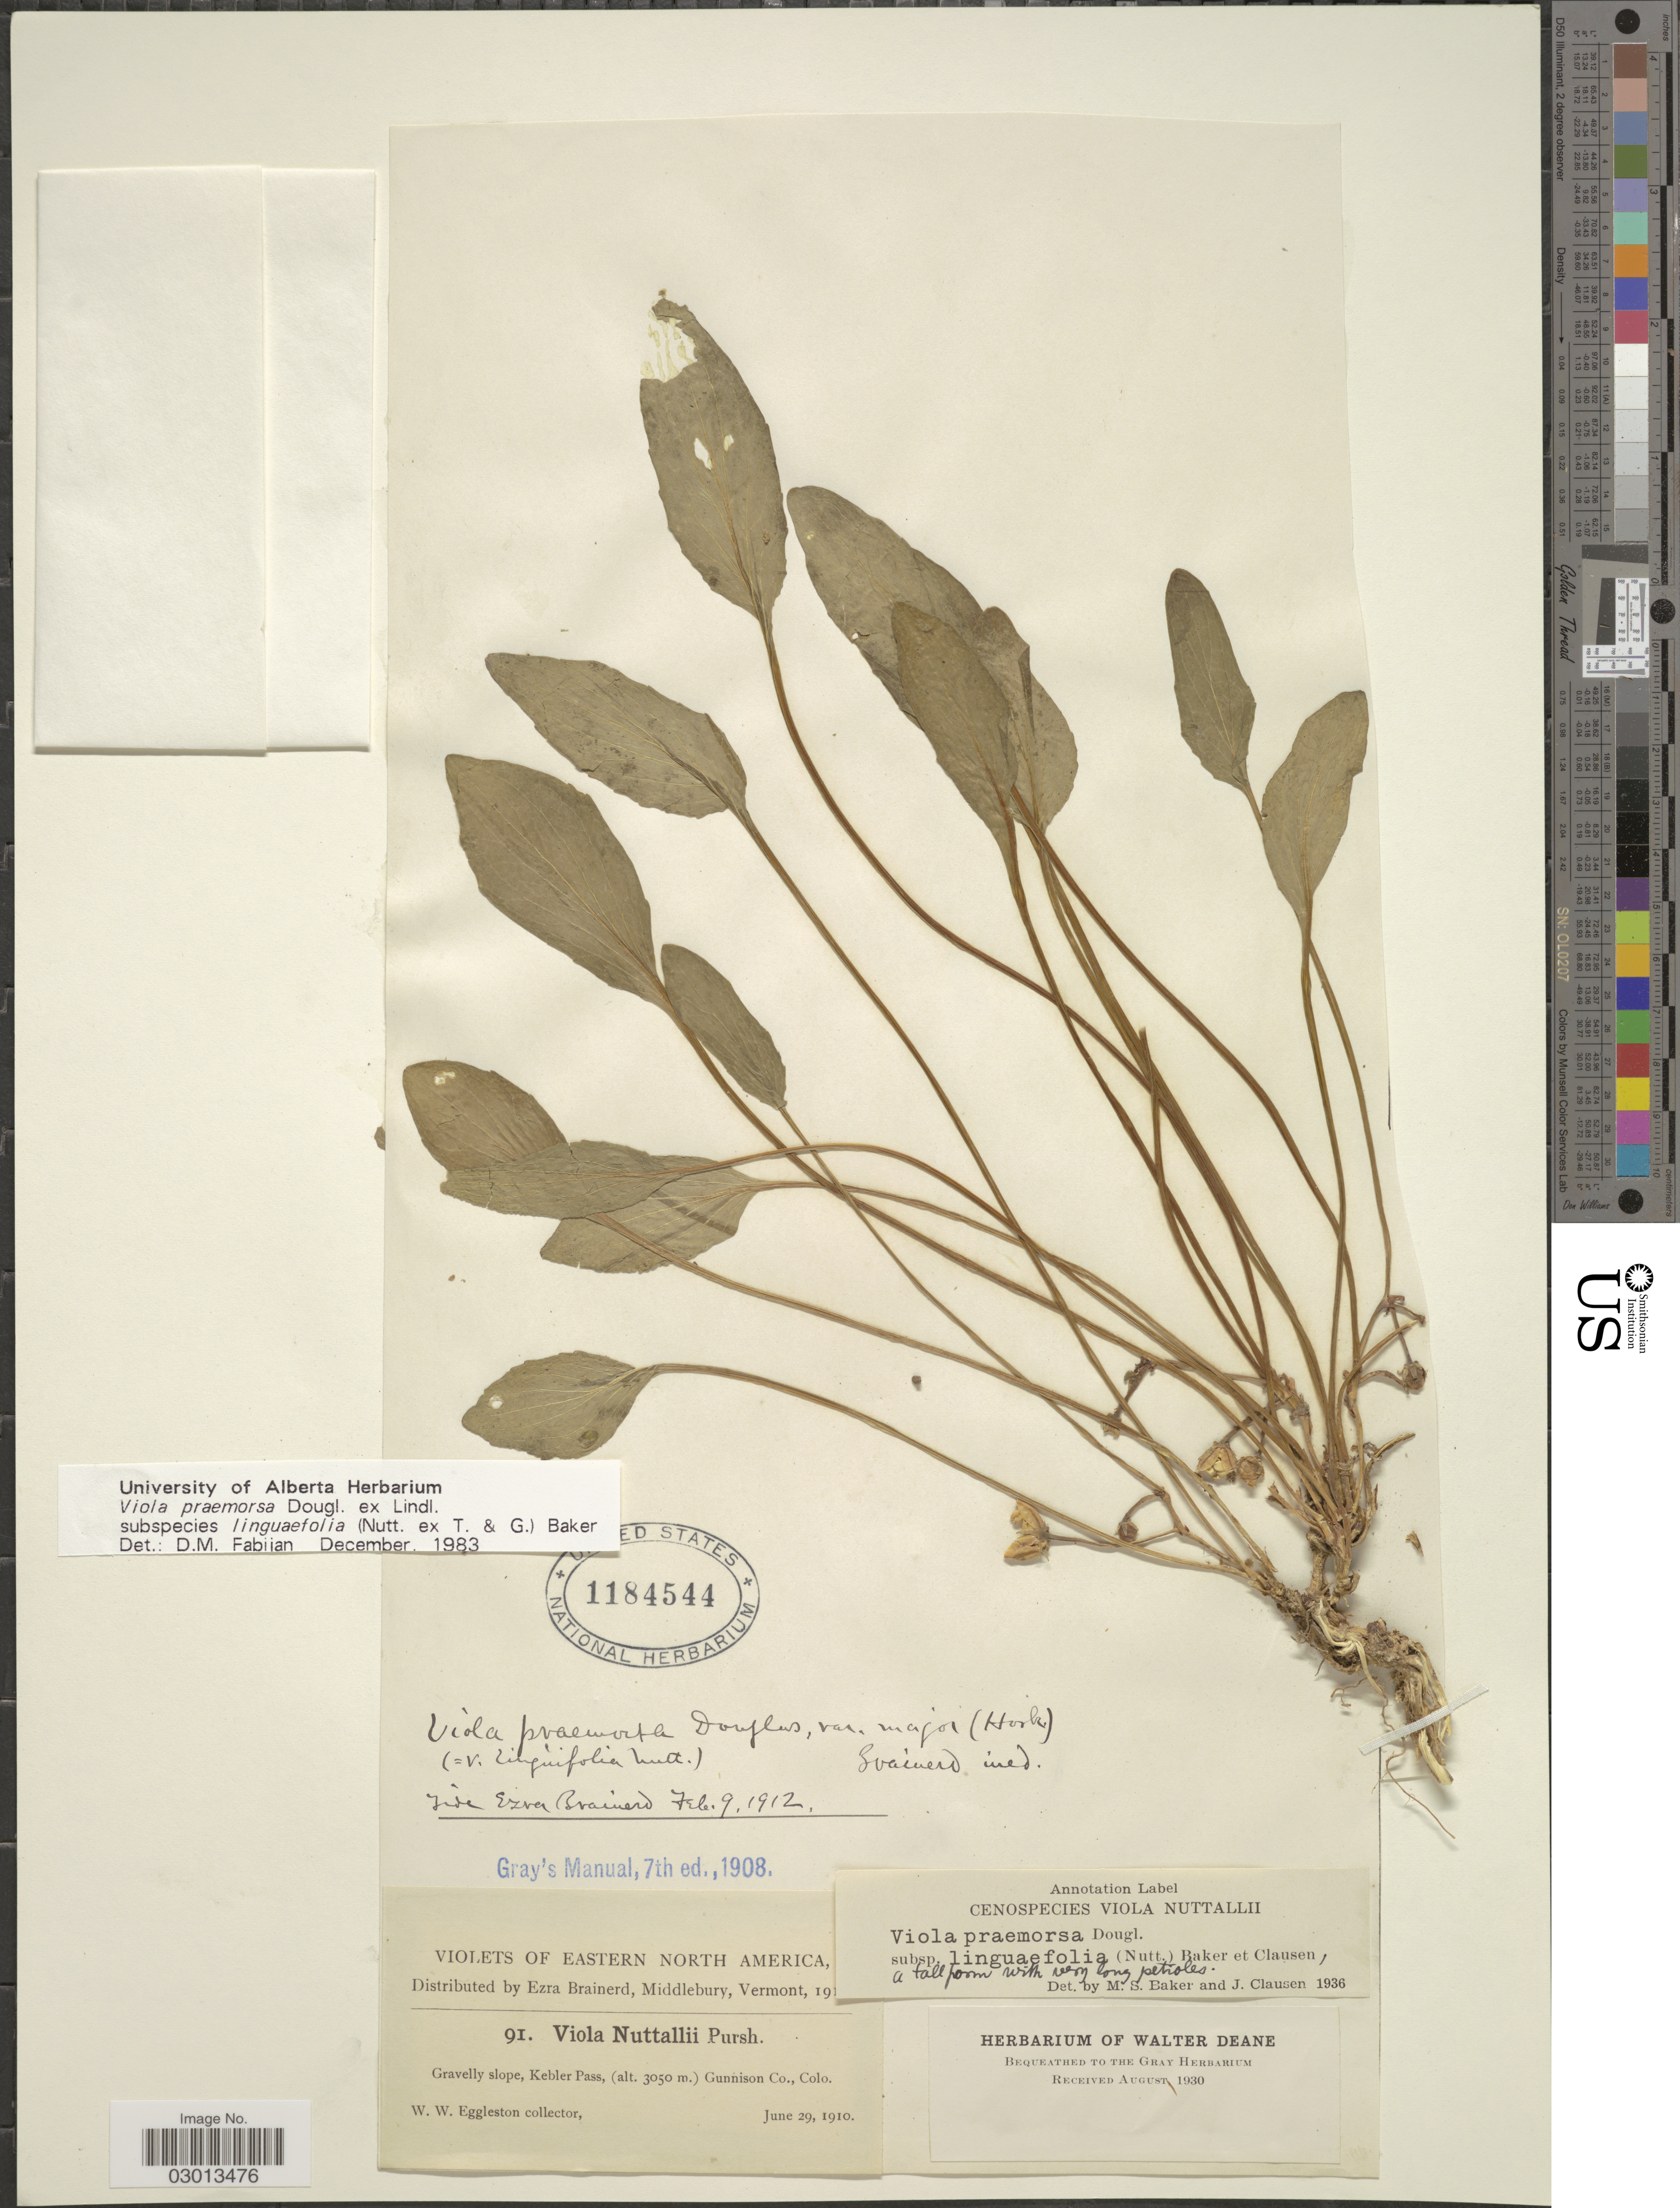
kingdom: Plantae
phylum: Tracheophyta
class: Magnoliopsida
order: Malpighiales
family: Violaceae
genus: Viola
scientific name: Viola praemorsa subsp. linguifolia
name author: (Nutt.) M.S. Baker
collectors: W. W. Eggleston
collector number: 91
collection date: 1910-06-29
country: United States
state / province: Colorado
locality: Eastern North America. Kebler Pass. Gunnison Co.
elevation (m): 3050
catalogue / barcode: US 1184544